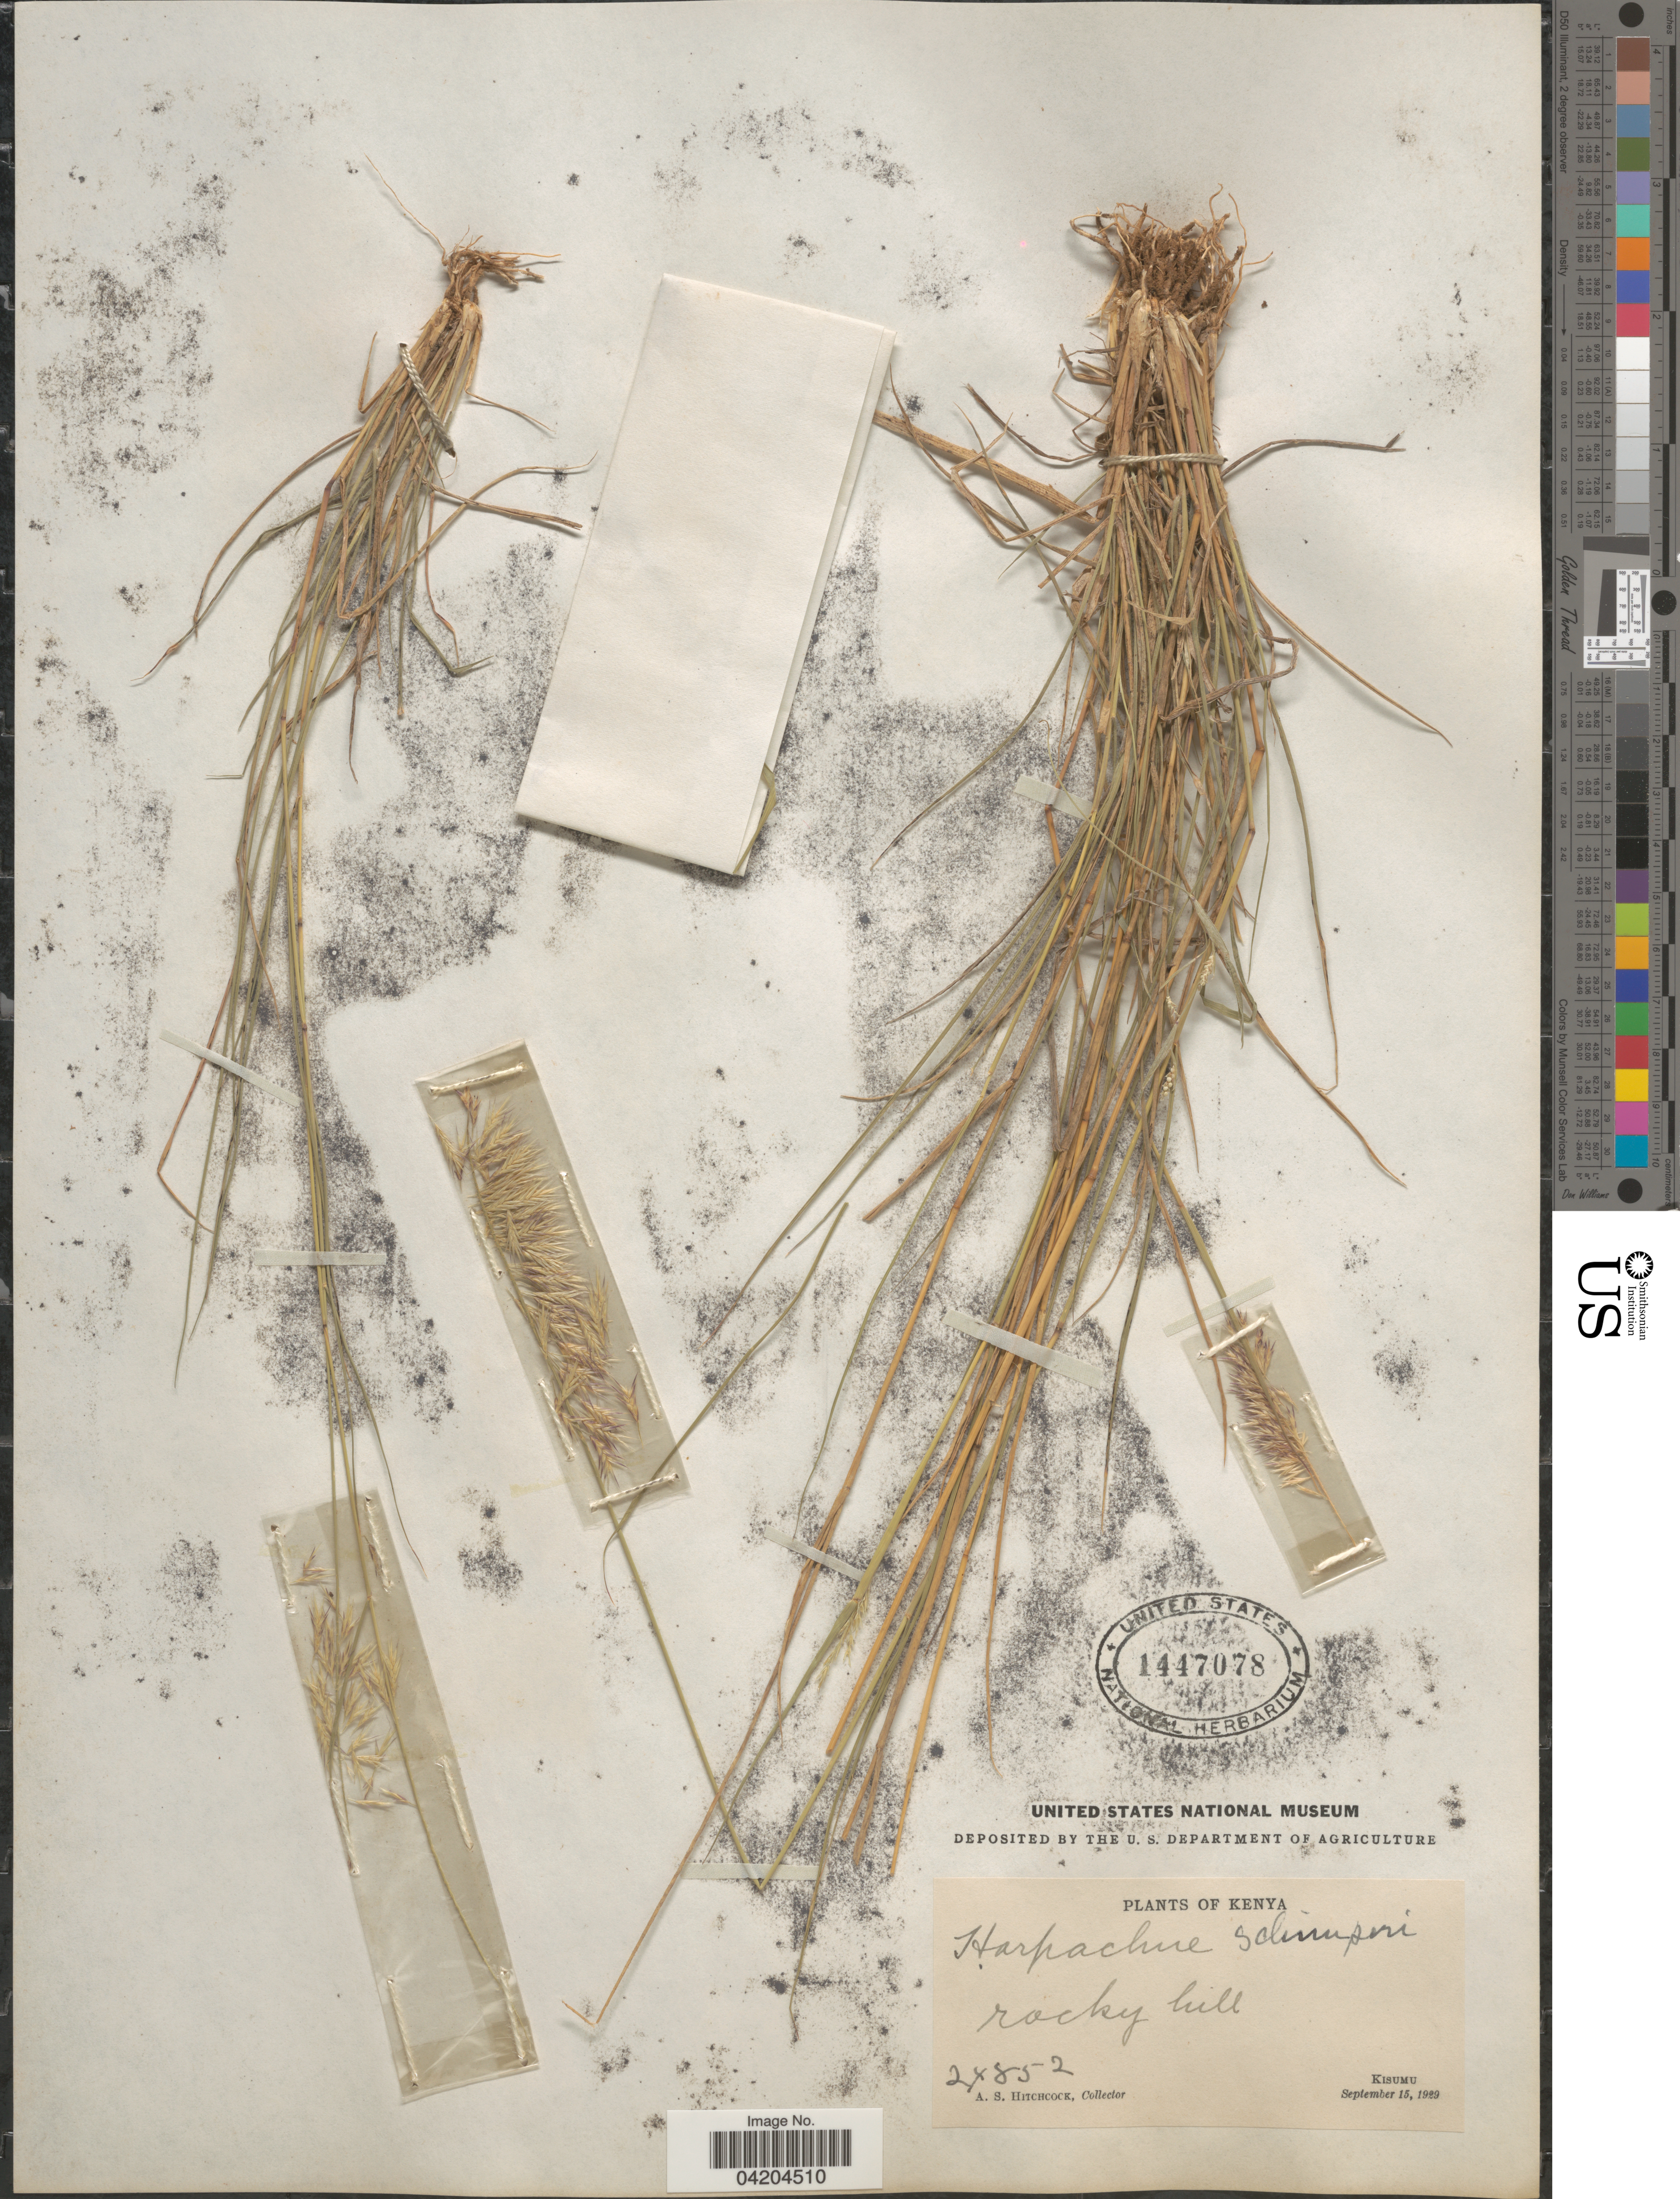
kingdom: Plantae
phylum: Tracheophyta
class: Liliopsida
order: Poales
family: Poaceae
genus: Eragrostis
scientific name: Eragrostis schimperi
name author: (A. Rich.) Benth.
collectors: A. S. Hitchcock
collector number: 24852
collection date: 1929-09-15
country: Kenya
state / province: Kisumu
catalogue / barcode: US 1447078